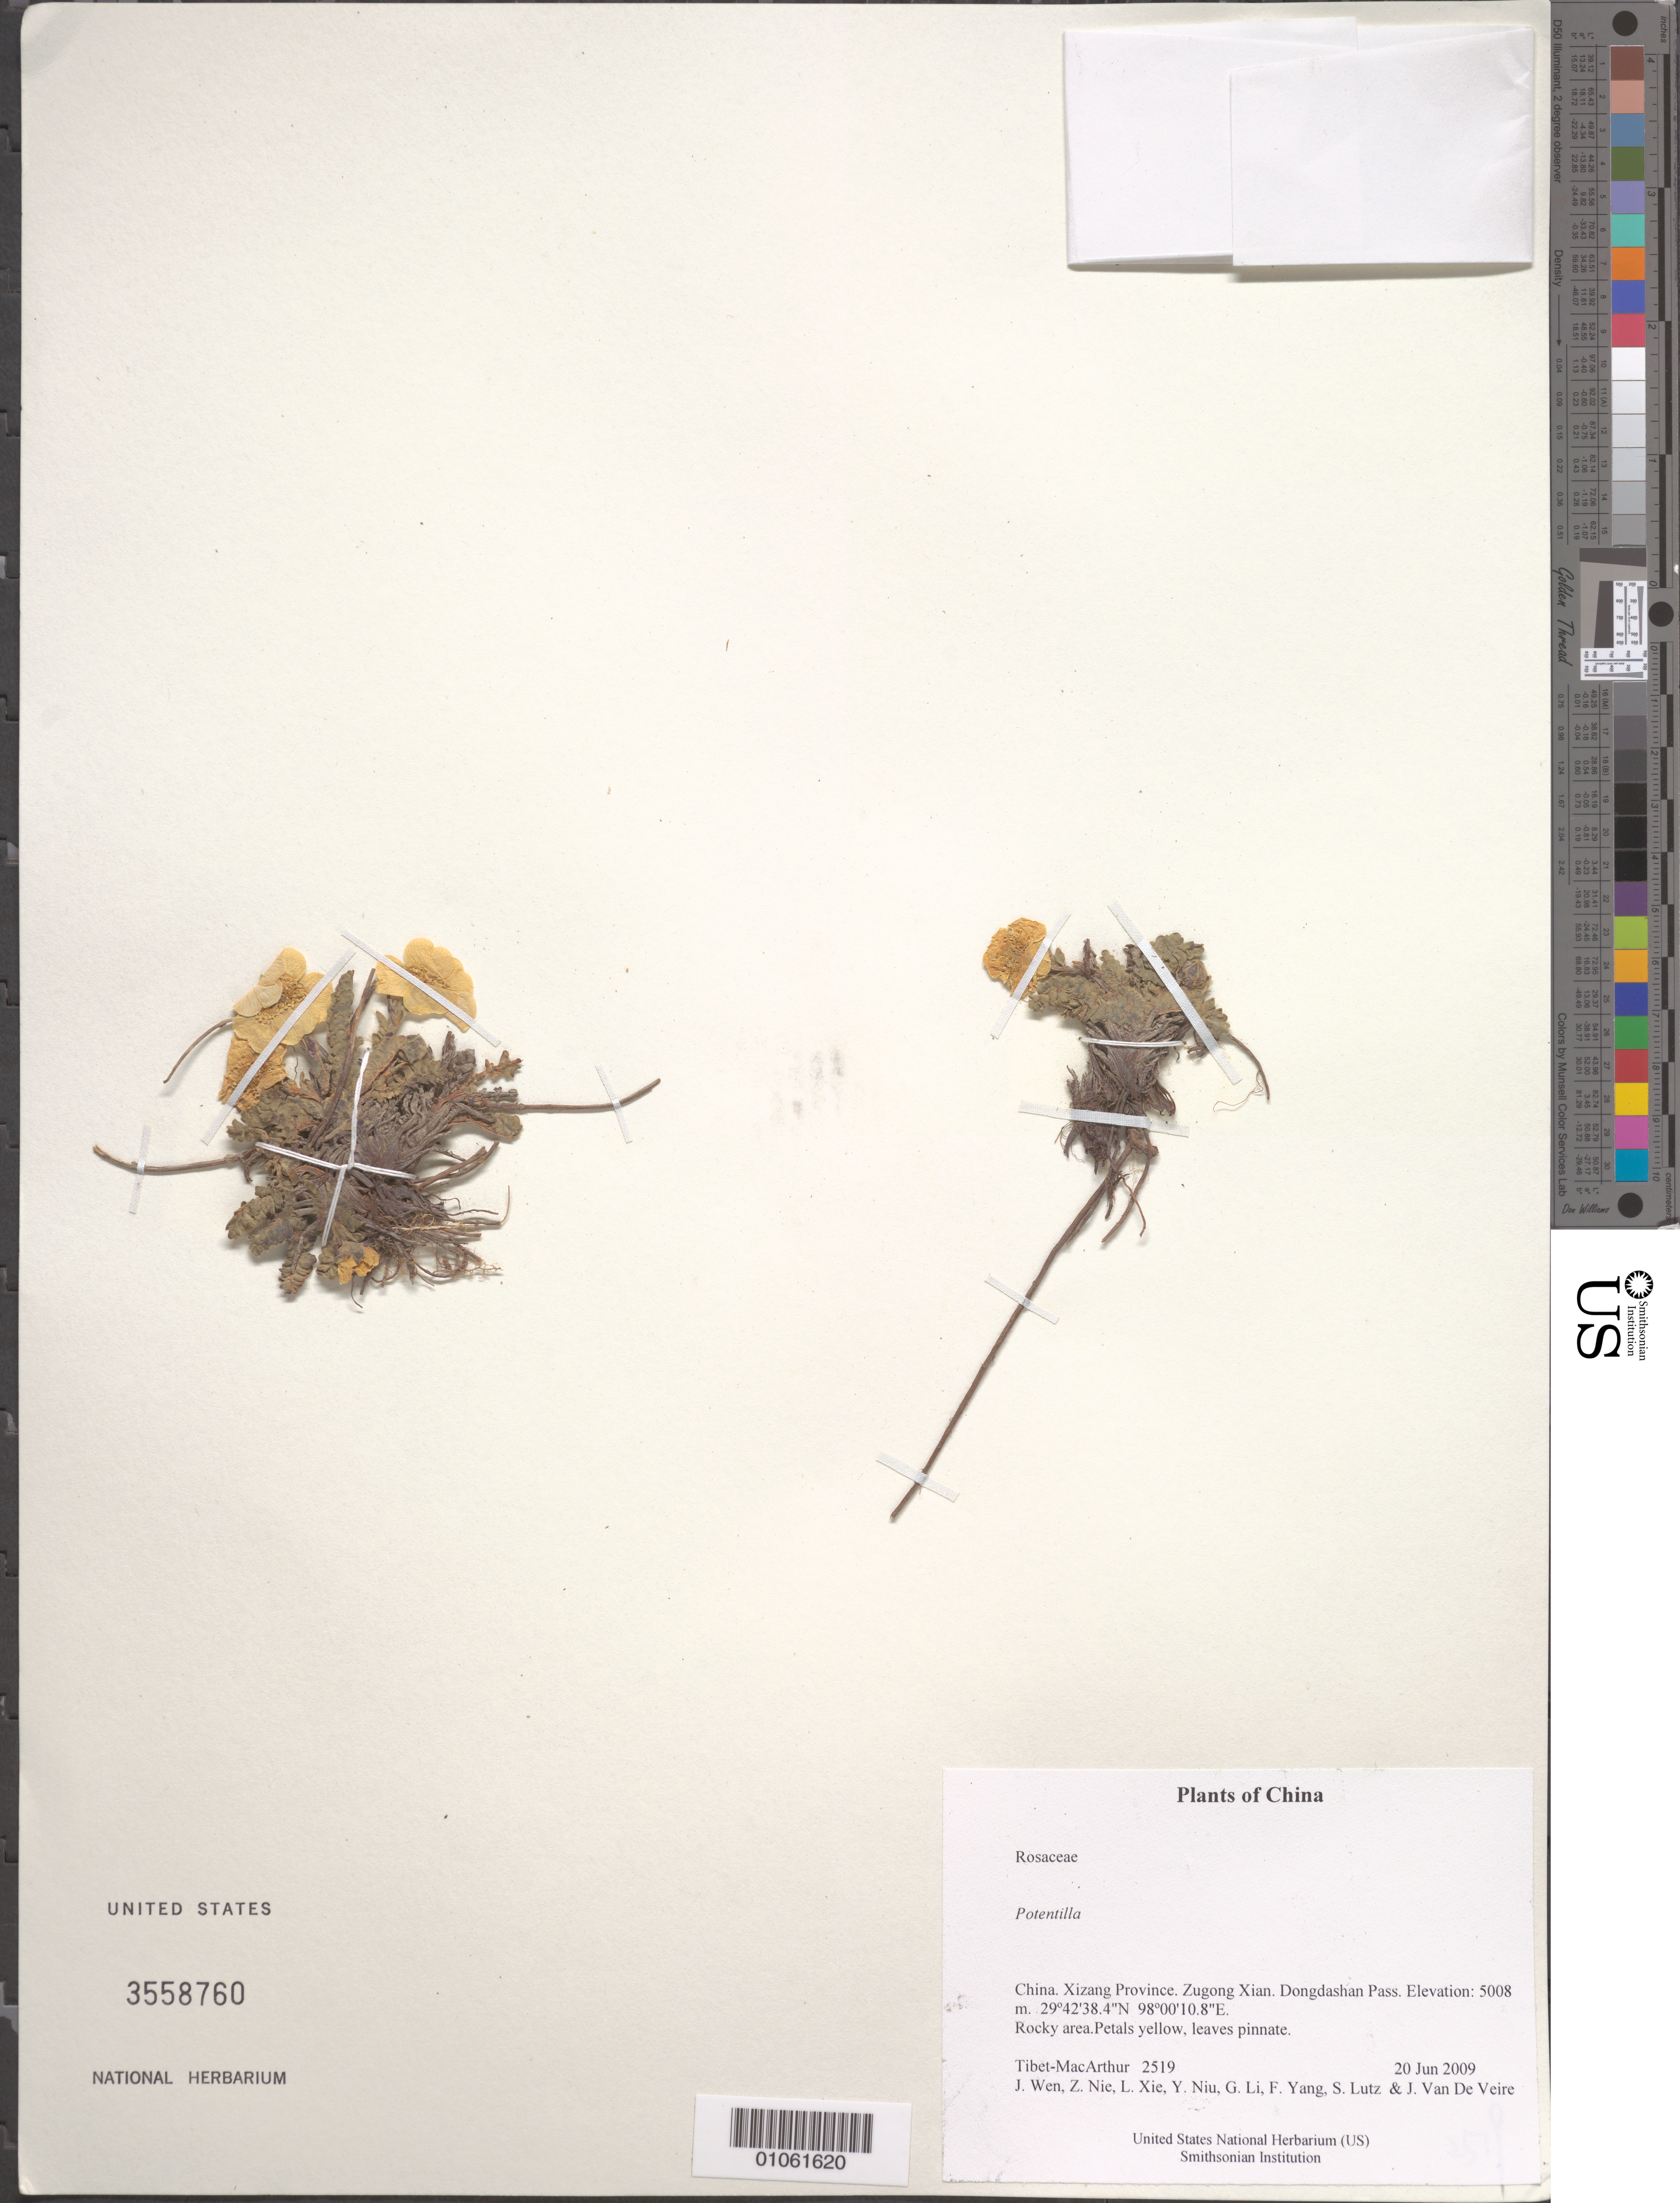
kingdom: Plantae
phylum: Tracheophyta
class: Magnoliopsida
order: Rosales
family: Rosaceae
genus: Potentilla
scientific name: Potentilla sp.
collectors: Tibet-MacArthur, J. Wen, Z. Nie, L. Xie, Y. Niu, G. Li, F. Yang, S. Lutz & J. Van De Veire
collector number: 2519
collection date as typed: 20 Jun 2009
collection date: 2009-06-20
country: China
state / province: Xizang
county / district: Zugong Xian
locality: Dongdashan Pass.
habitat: Rocky area.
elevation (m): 5008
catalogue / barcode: US 3558760